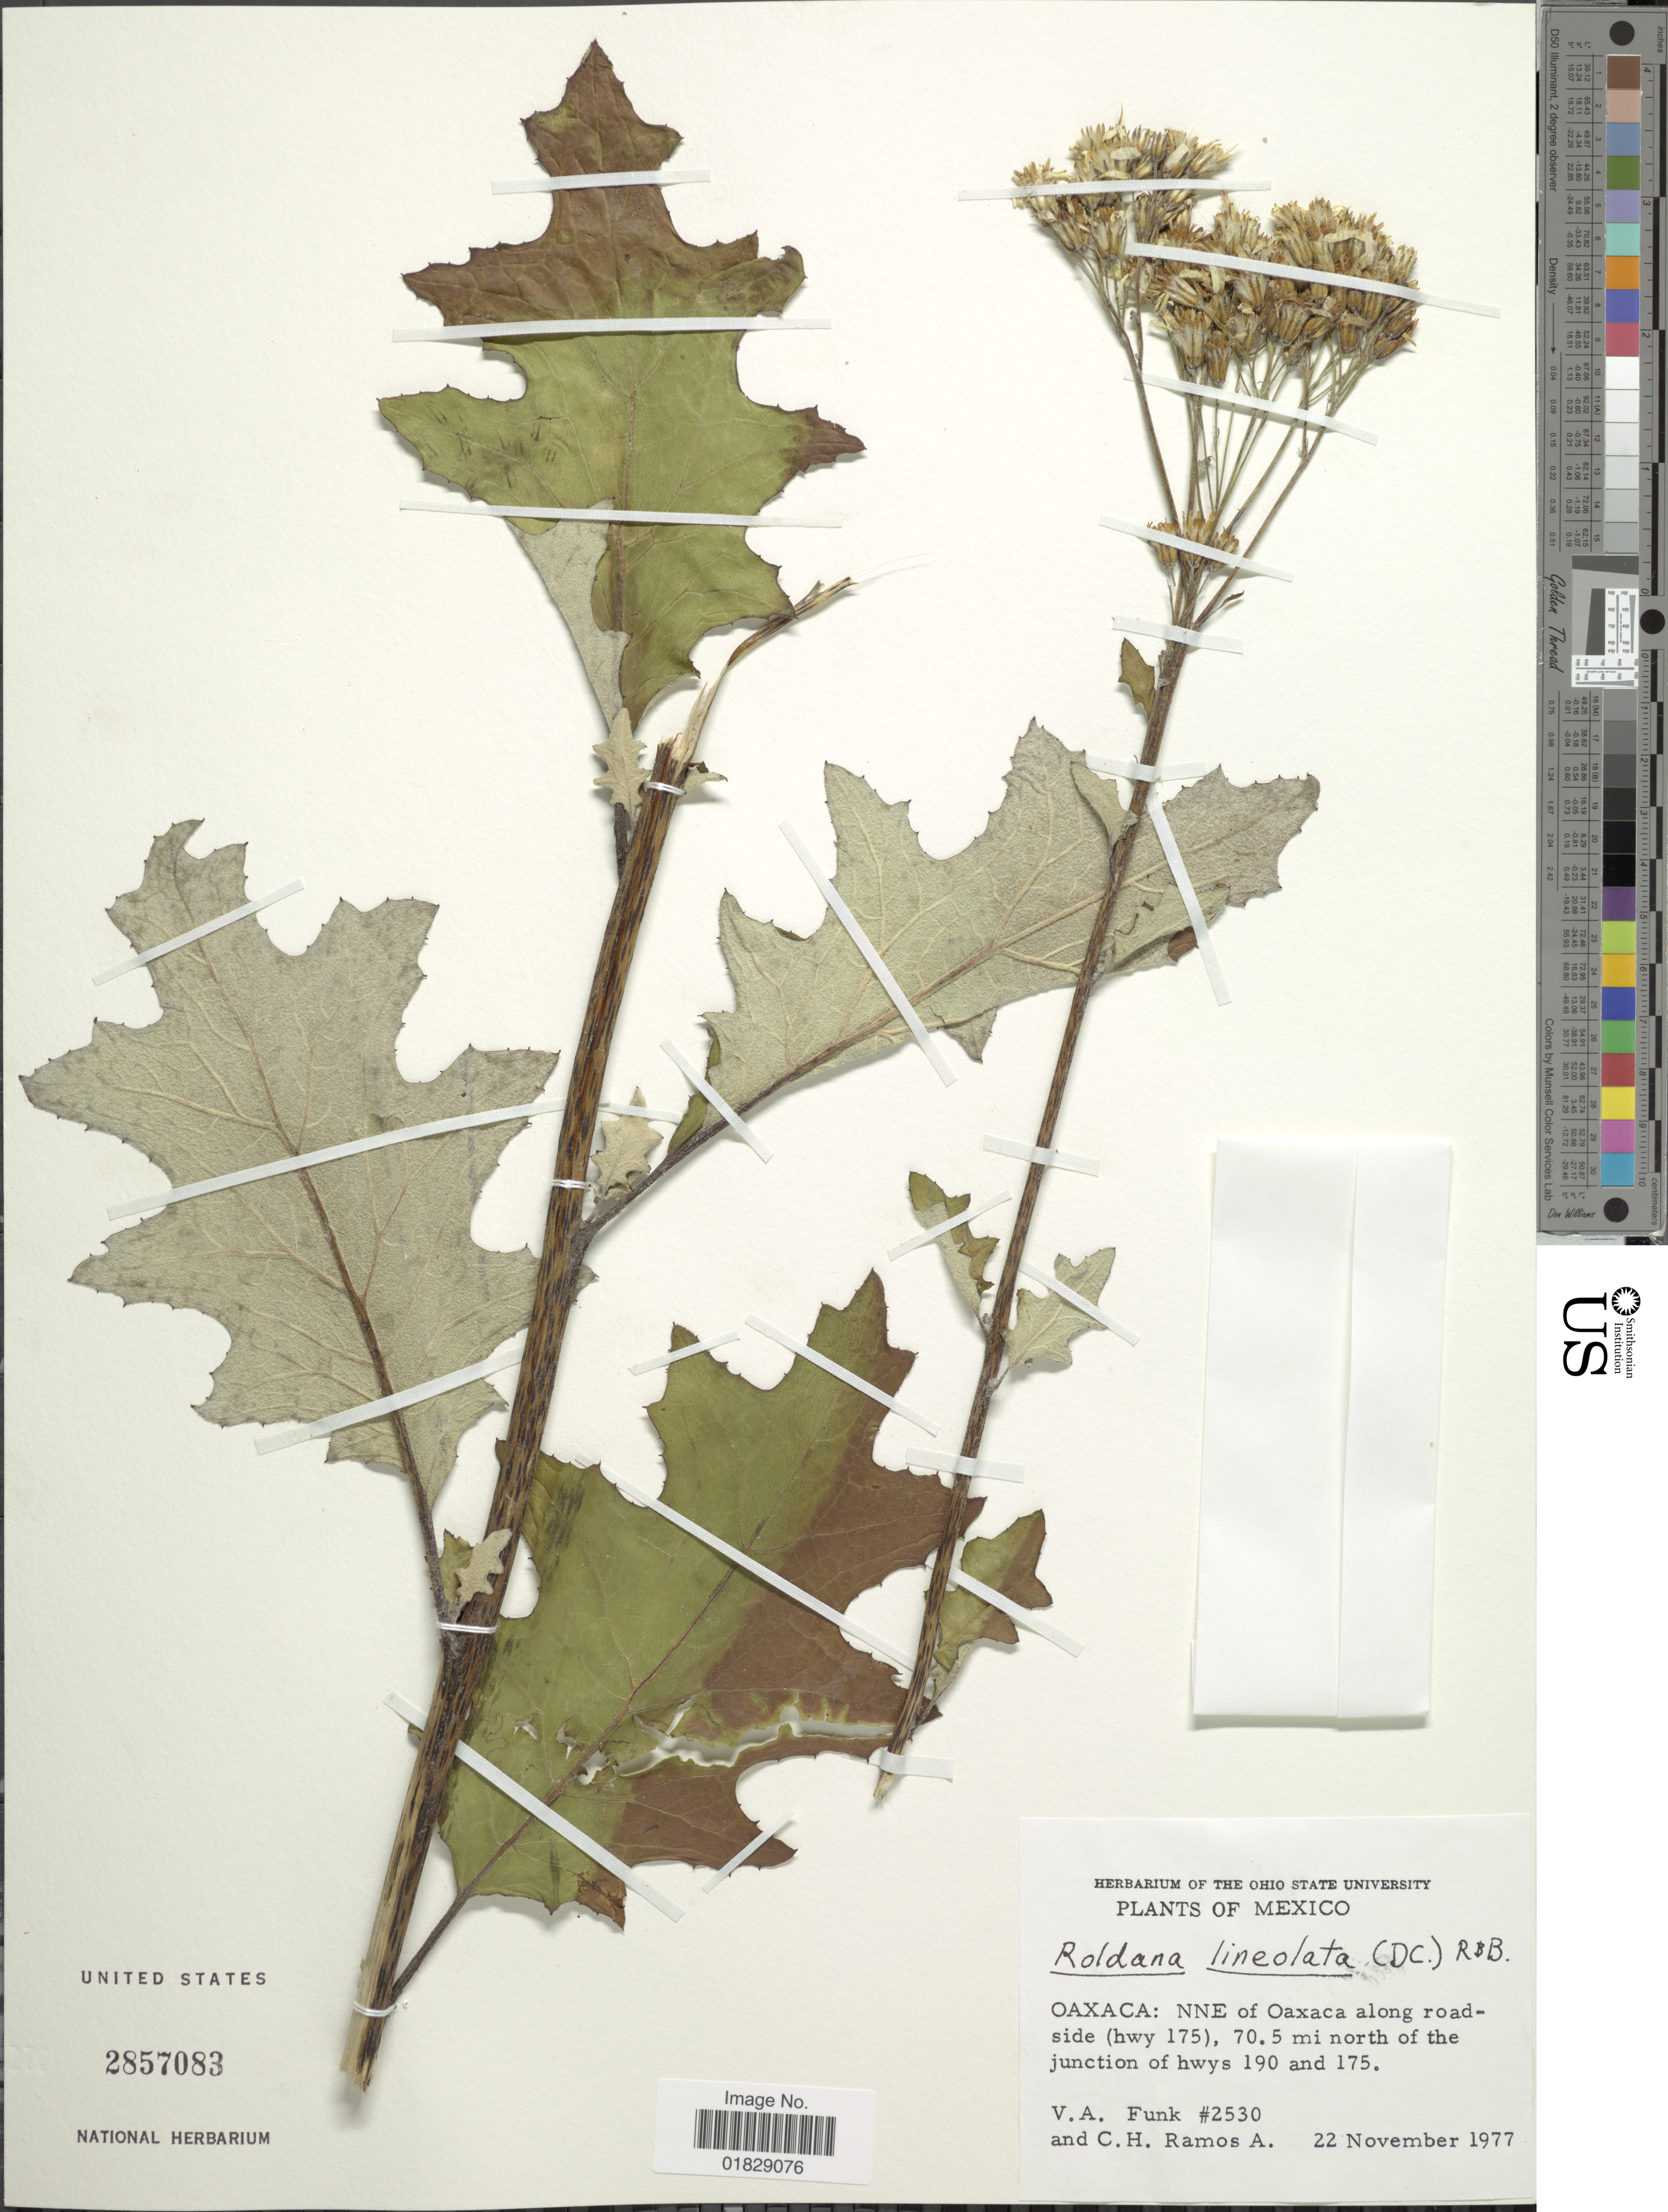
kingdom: Plantae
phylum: Tracheophyta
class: Magnoliopsida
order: Asterales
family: Asteraceae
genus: Roldana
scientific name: Roldana sinuata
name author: B.L. Turner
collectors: V. Funk & C. H. Ramos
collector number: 2530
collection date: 1977-11-22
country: Mexico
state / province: Oaxaca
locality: Oaxaca: NNE of Oaxaca along road-side (hwy 175), 70.5 mi north of the junction of hwys 190 and 175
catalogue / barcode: US 2857083